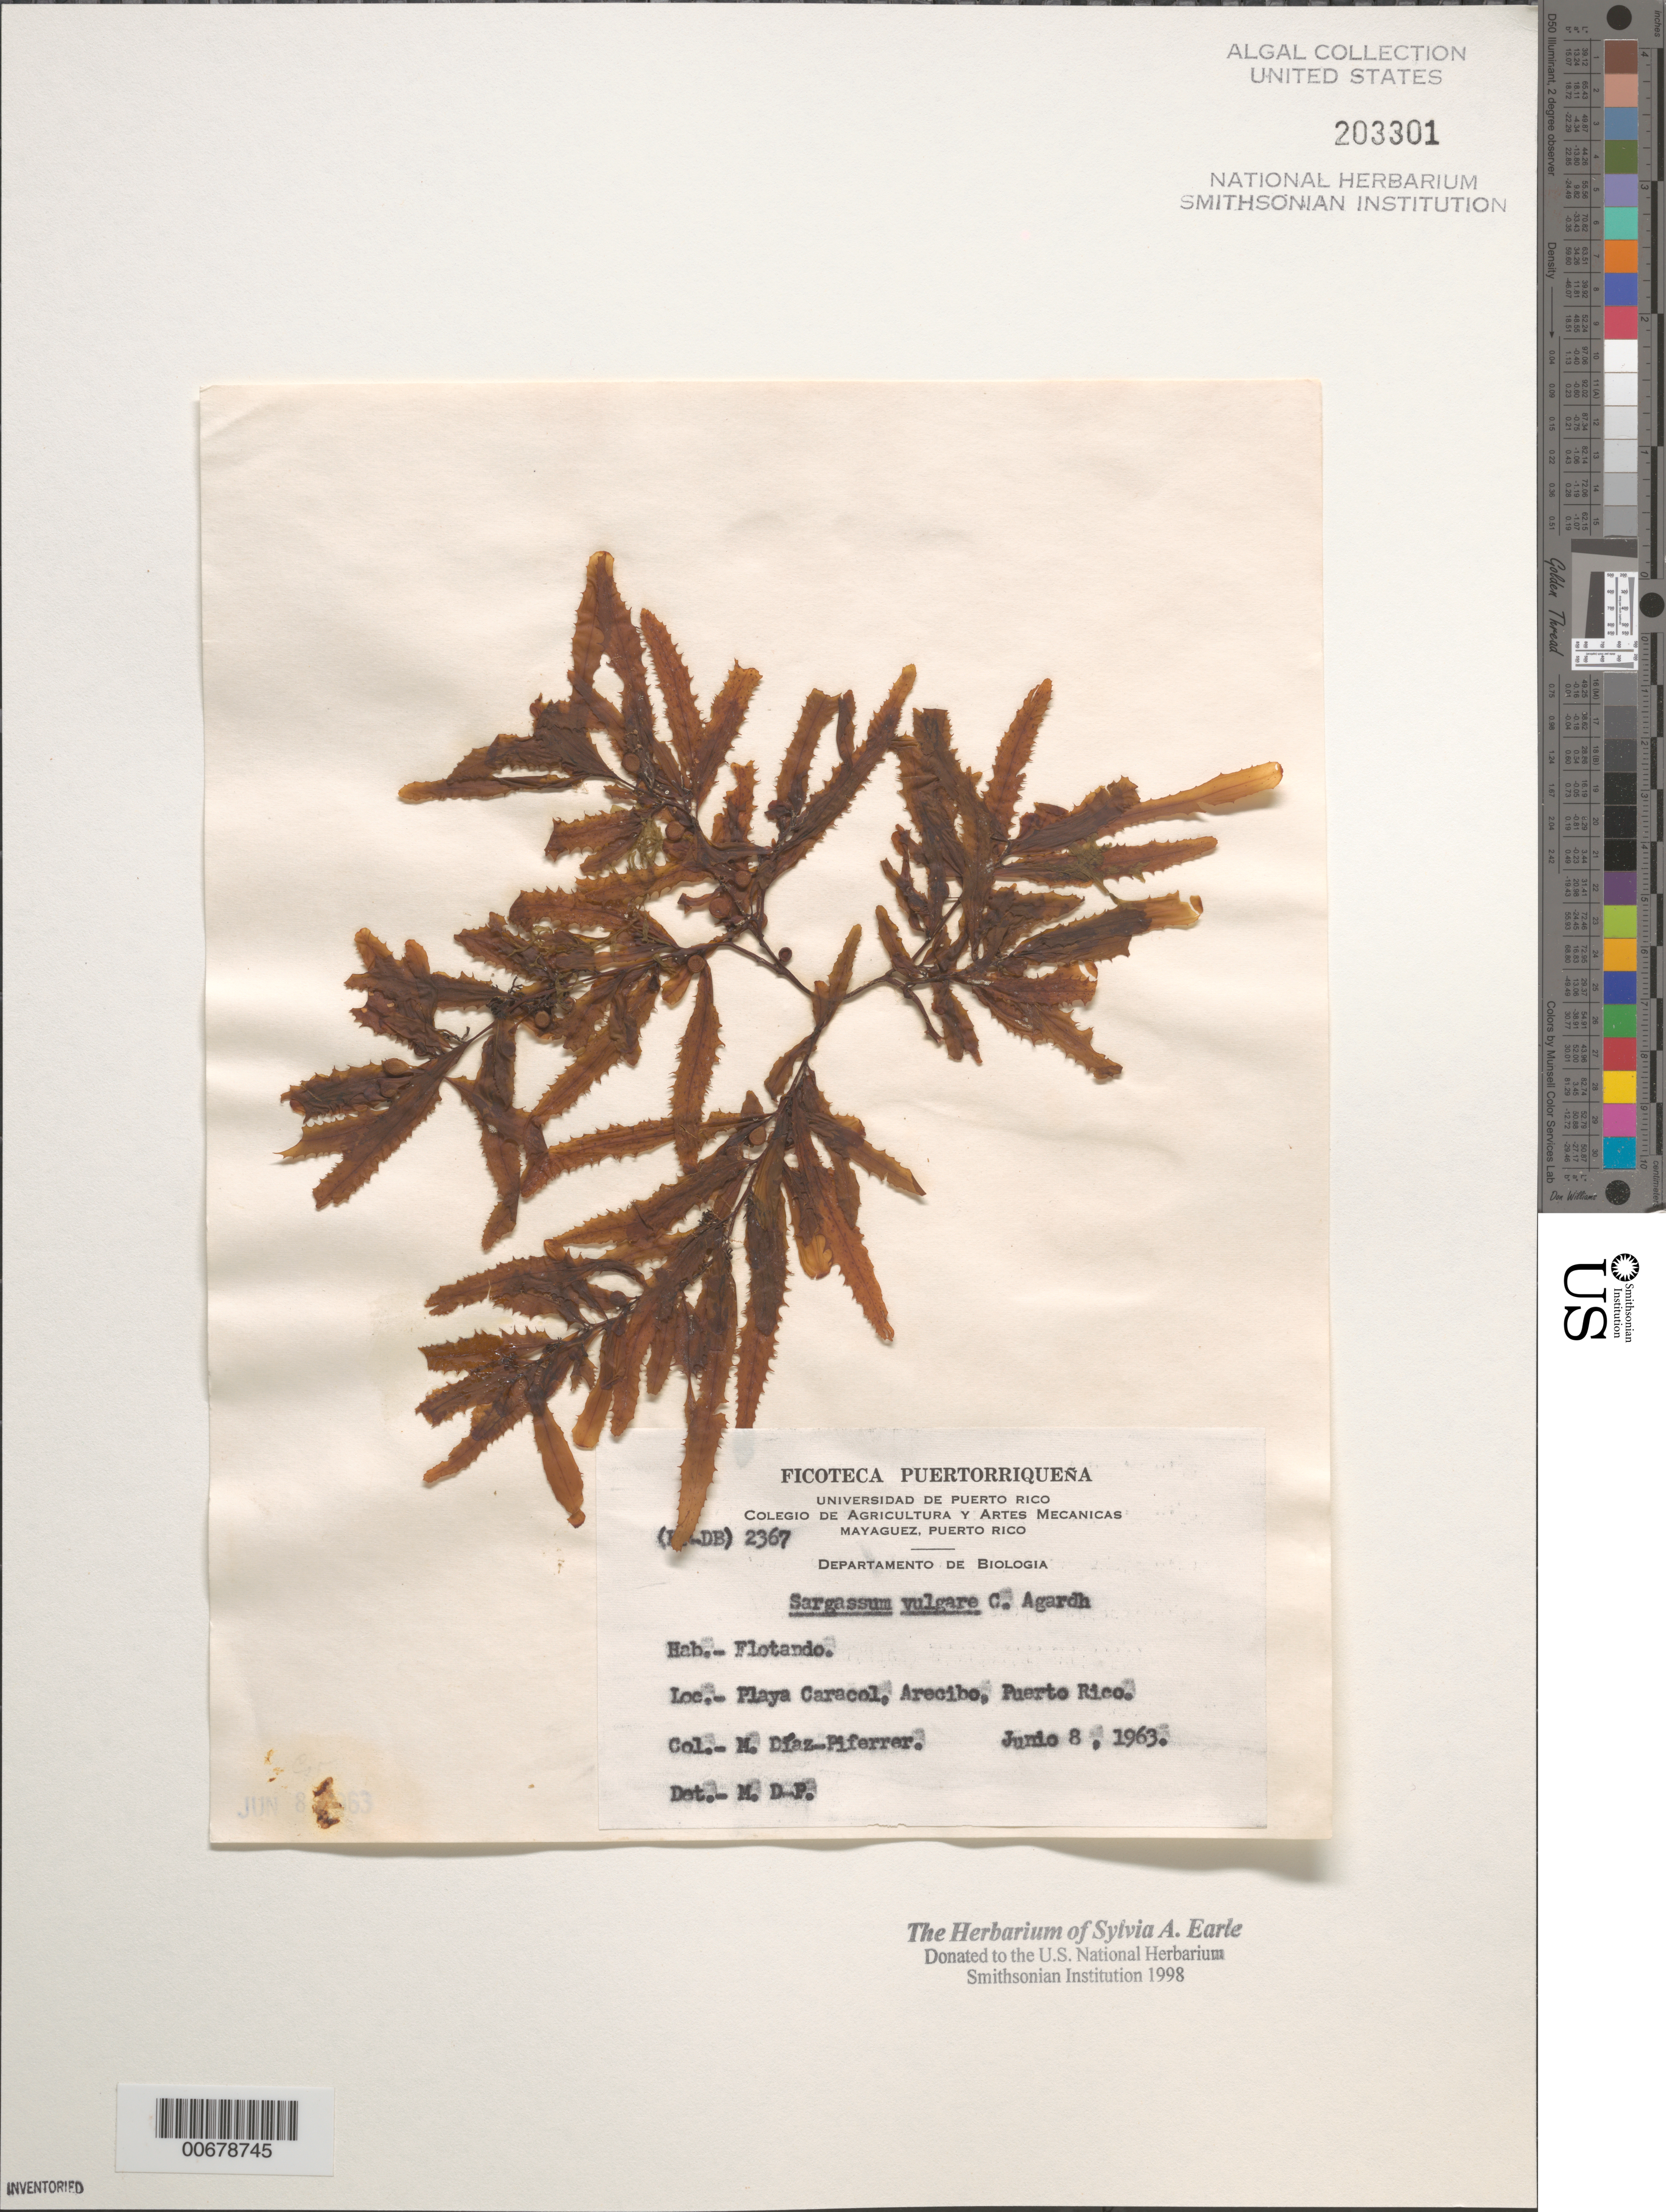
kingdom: Chromista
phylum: Ochrophyta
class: Phaeophyceae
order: Fucales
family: Sargassaceae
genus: Sargassum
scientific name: Sargassum vulgare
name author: C. Agardh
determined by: Diaz-Piferrer, M.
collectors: M. Diaz-Piferrer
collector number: (FP-DB) 2367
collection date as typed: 08 Jun 1963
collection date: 1963-06-08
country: Puerto Rico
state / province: Arecibo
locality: Playa Caracol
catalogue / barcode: US 203301